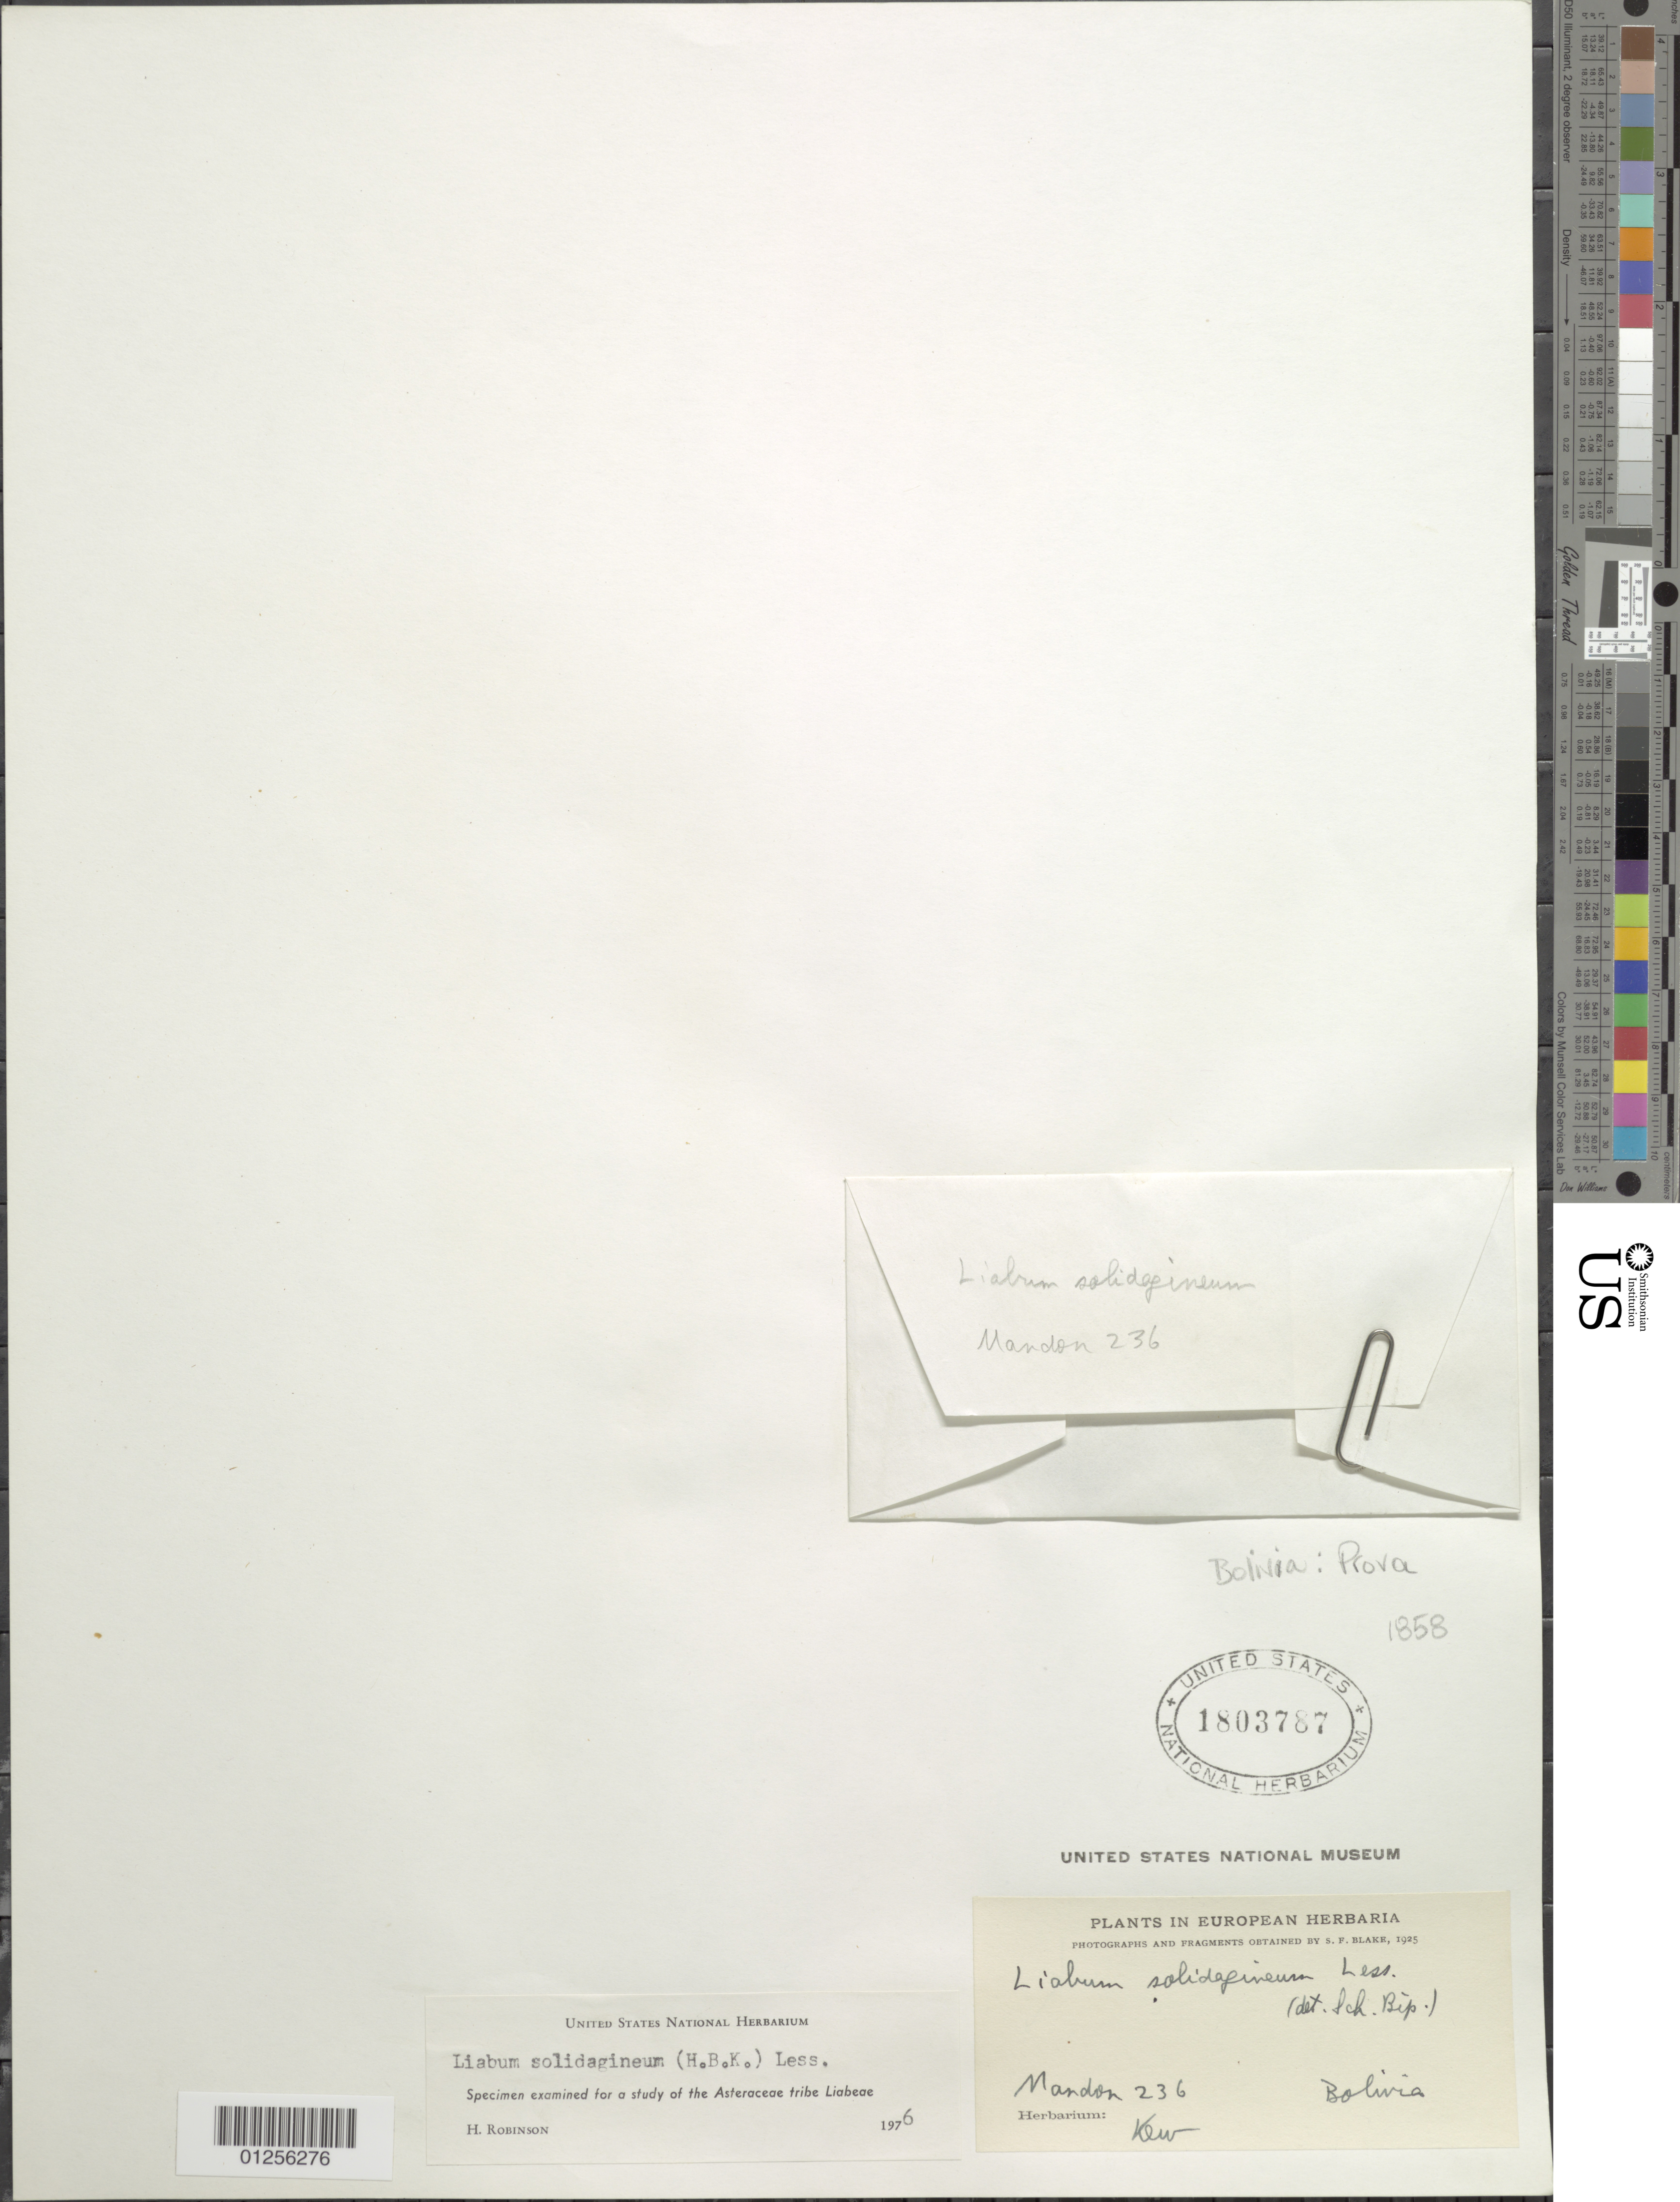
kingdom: Plantae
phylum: Tracheophyta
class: Magnoliopsida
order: Asterales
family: Asteraceae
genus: Liabum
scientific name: Liabum solidagineum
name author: (Kunth) Less.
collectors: G. Mandon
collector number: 236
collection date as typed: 1858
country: Bolivia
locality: Prova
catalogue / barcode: US 1803787